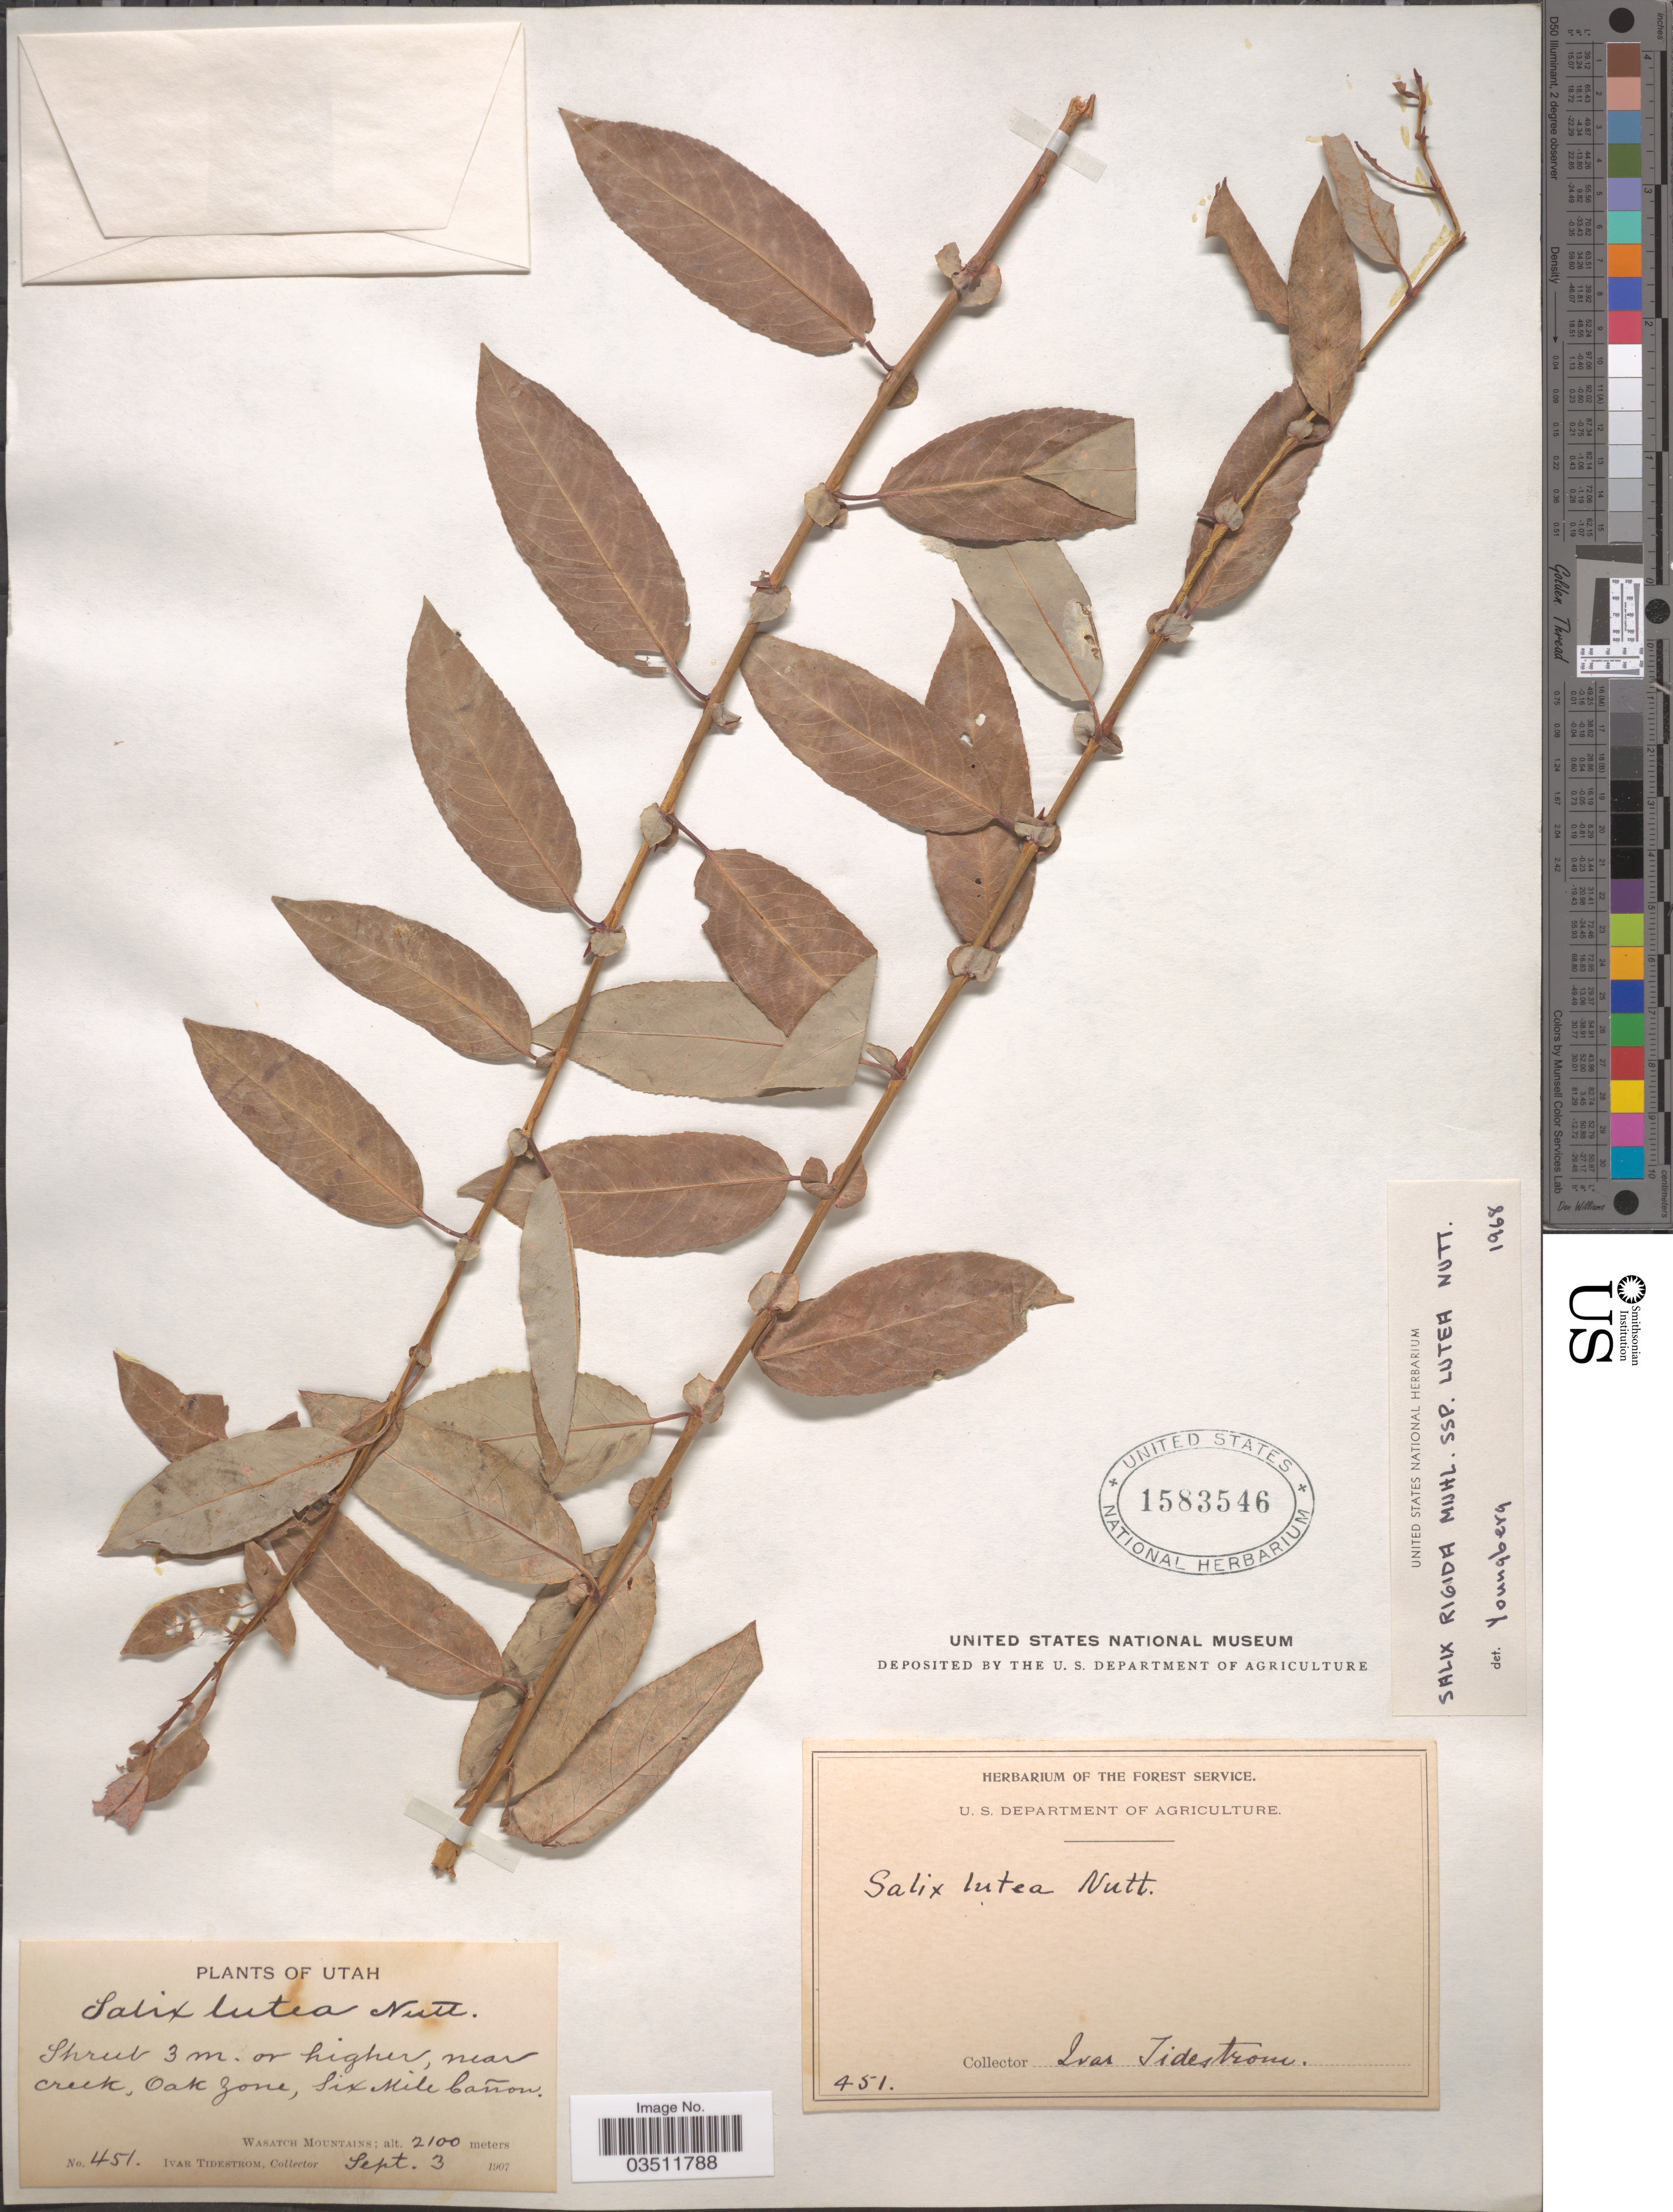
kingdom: Plantae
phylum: Tracheophyta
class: Magnoliopsida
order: Malpighiales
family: Salicaceae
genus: Salix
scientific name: Salix lutea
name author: Nutt.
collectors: I. F. Tidestrom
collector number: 451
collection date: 1907-09-03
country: United States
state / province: Utah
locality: Near creek, Oak Zone, Six Mile Cañon. Wasatch Mountains.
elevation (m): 2100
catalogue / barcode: US 1583546